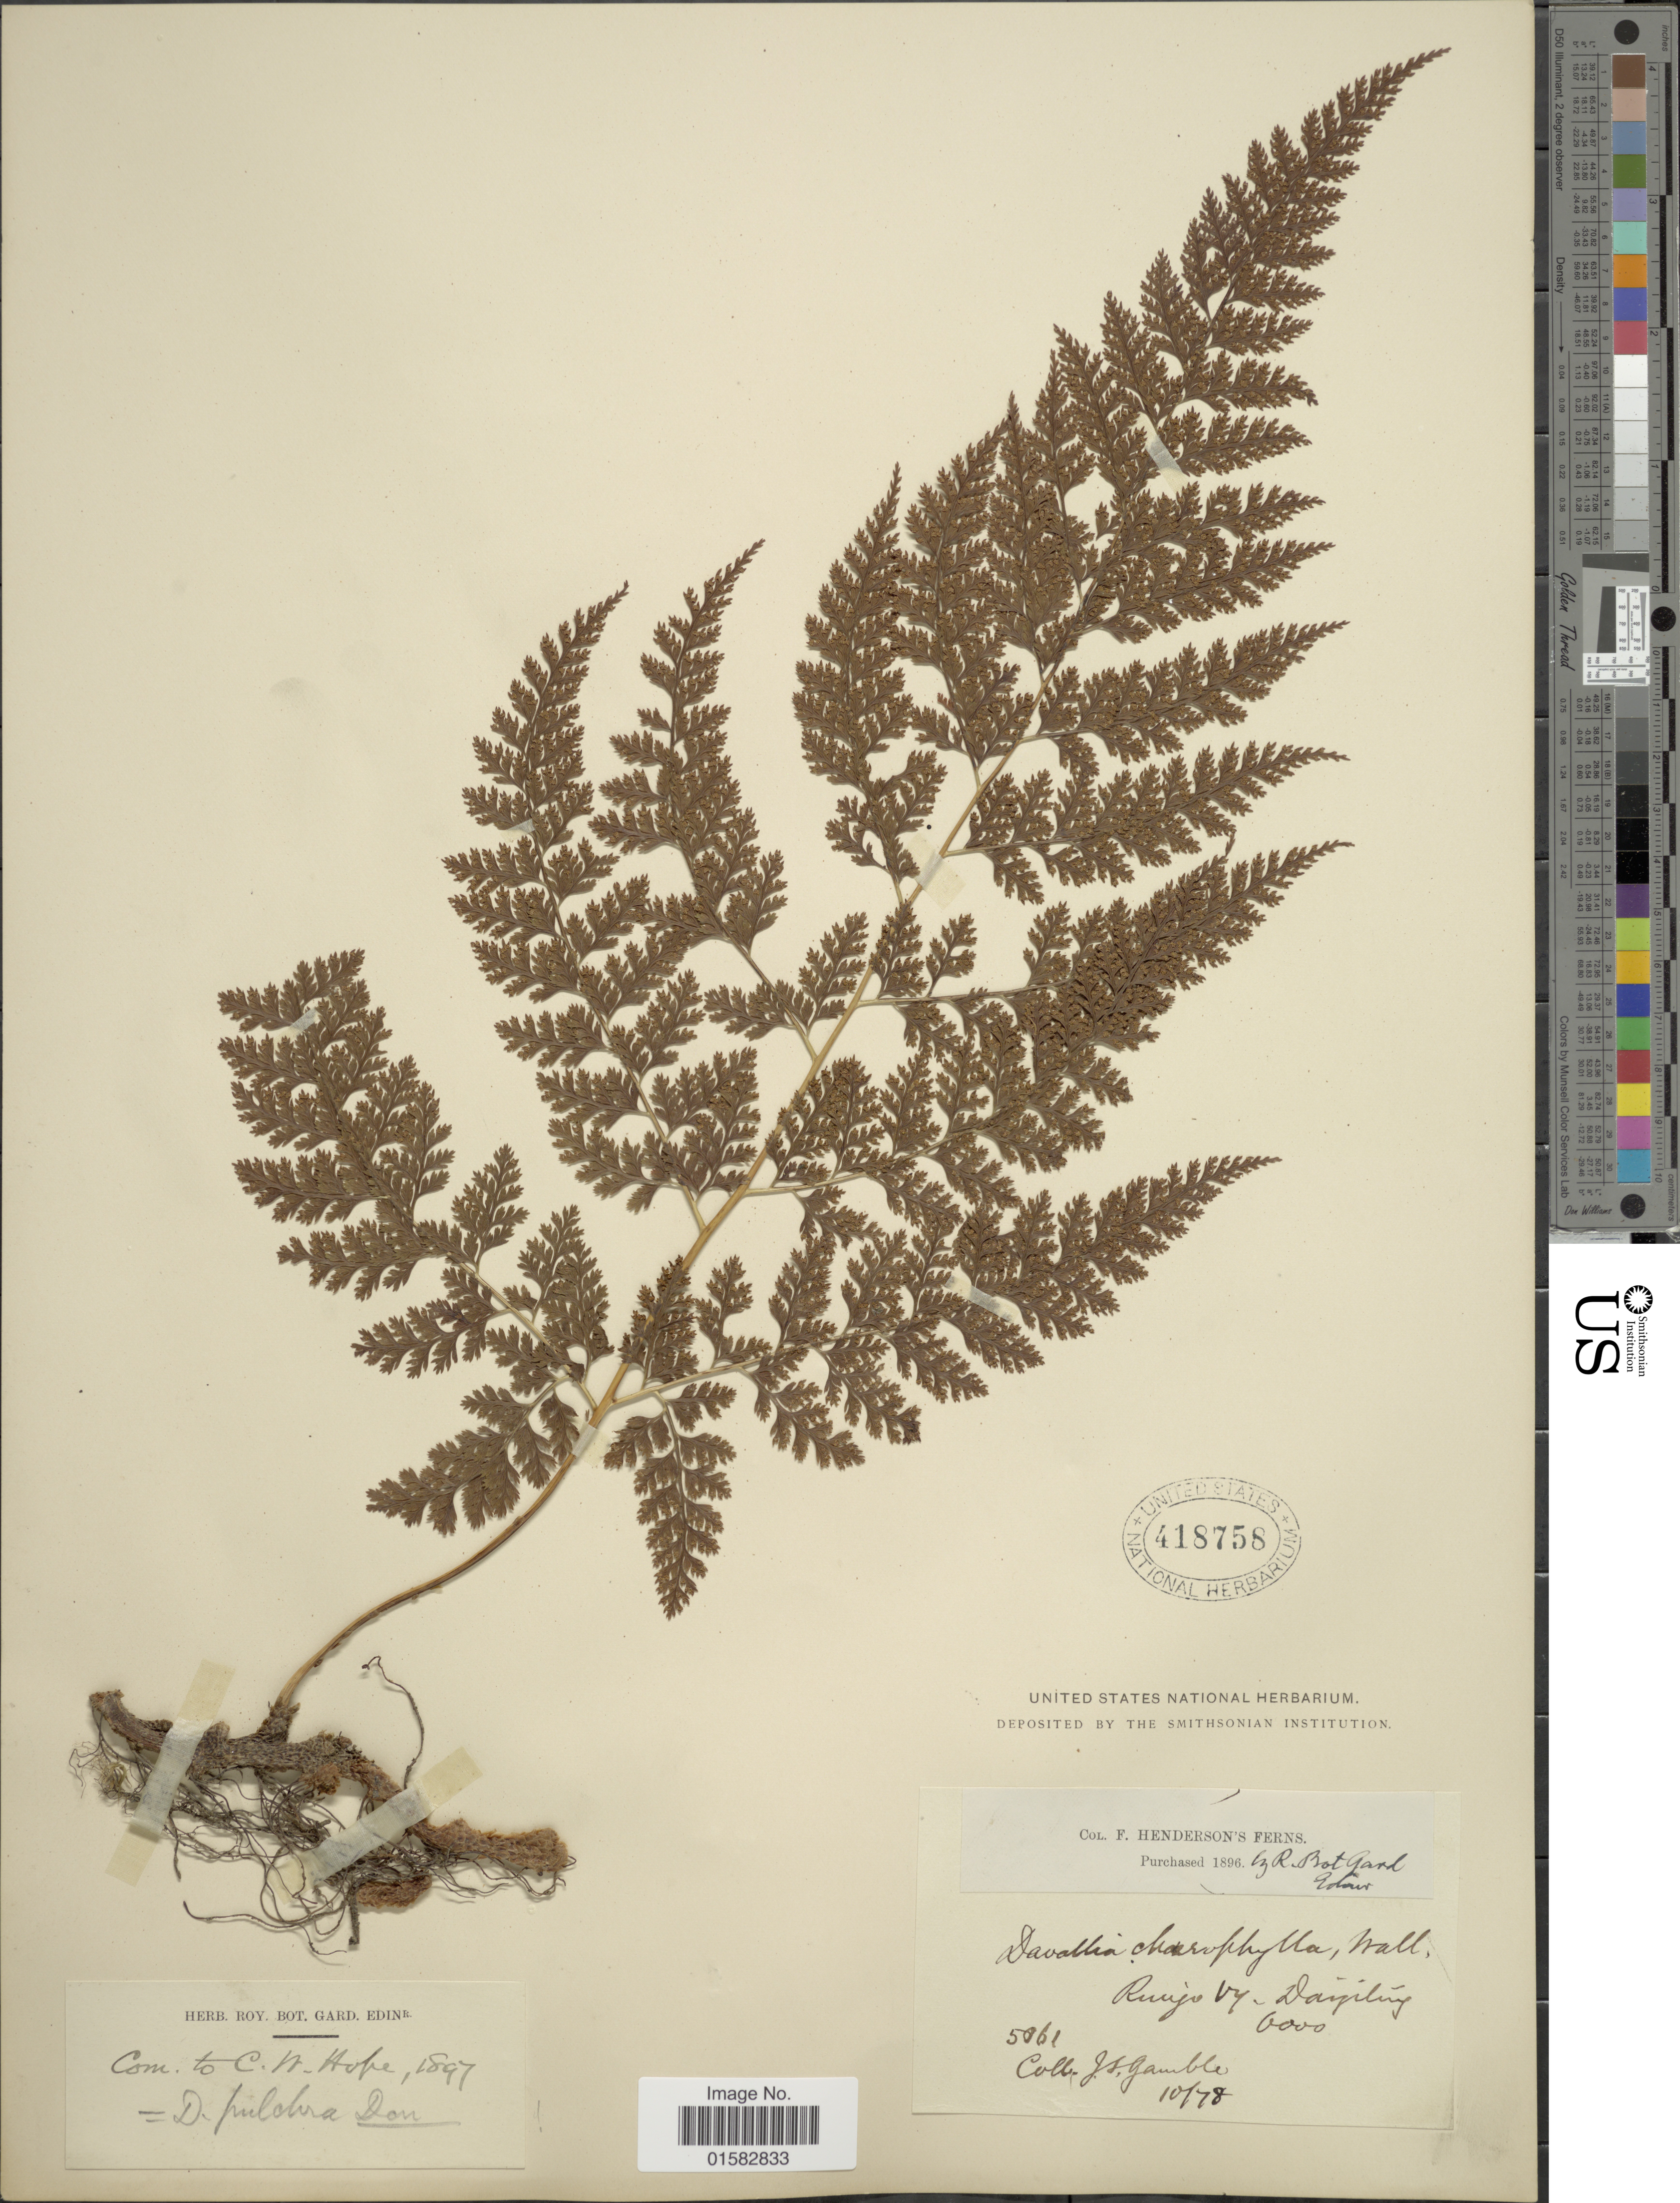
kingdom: Plantae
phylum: Tracheophyta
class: Polypodiopsida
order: Polypodiales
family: Davalliaceae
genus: Davallia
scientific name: Davallia pulchra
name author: D. Don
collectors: J. S. Gamble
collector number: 5061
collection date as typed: Transcribed d/m/y: /10/78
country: India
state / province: West Bengal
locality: R [illegible text]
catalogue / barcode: US 418758